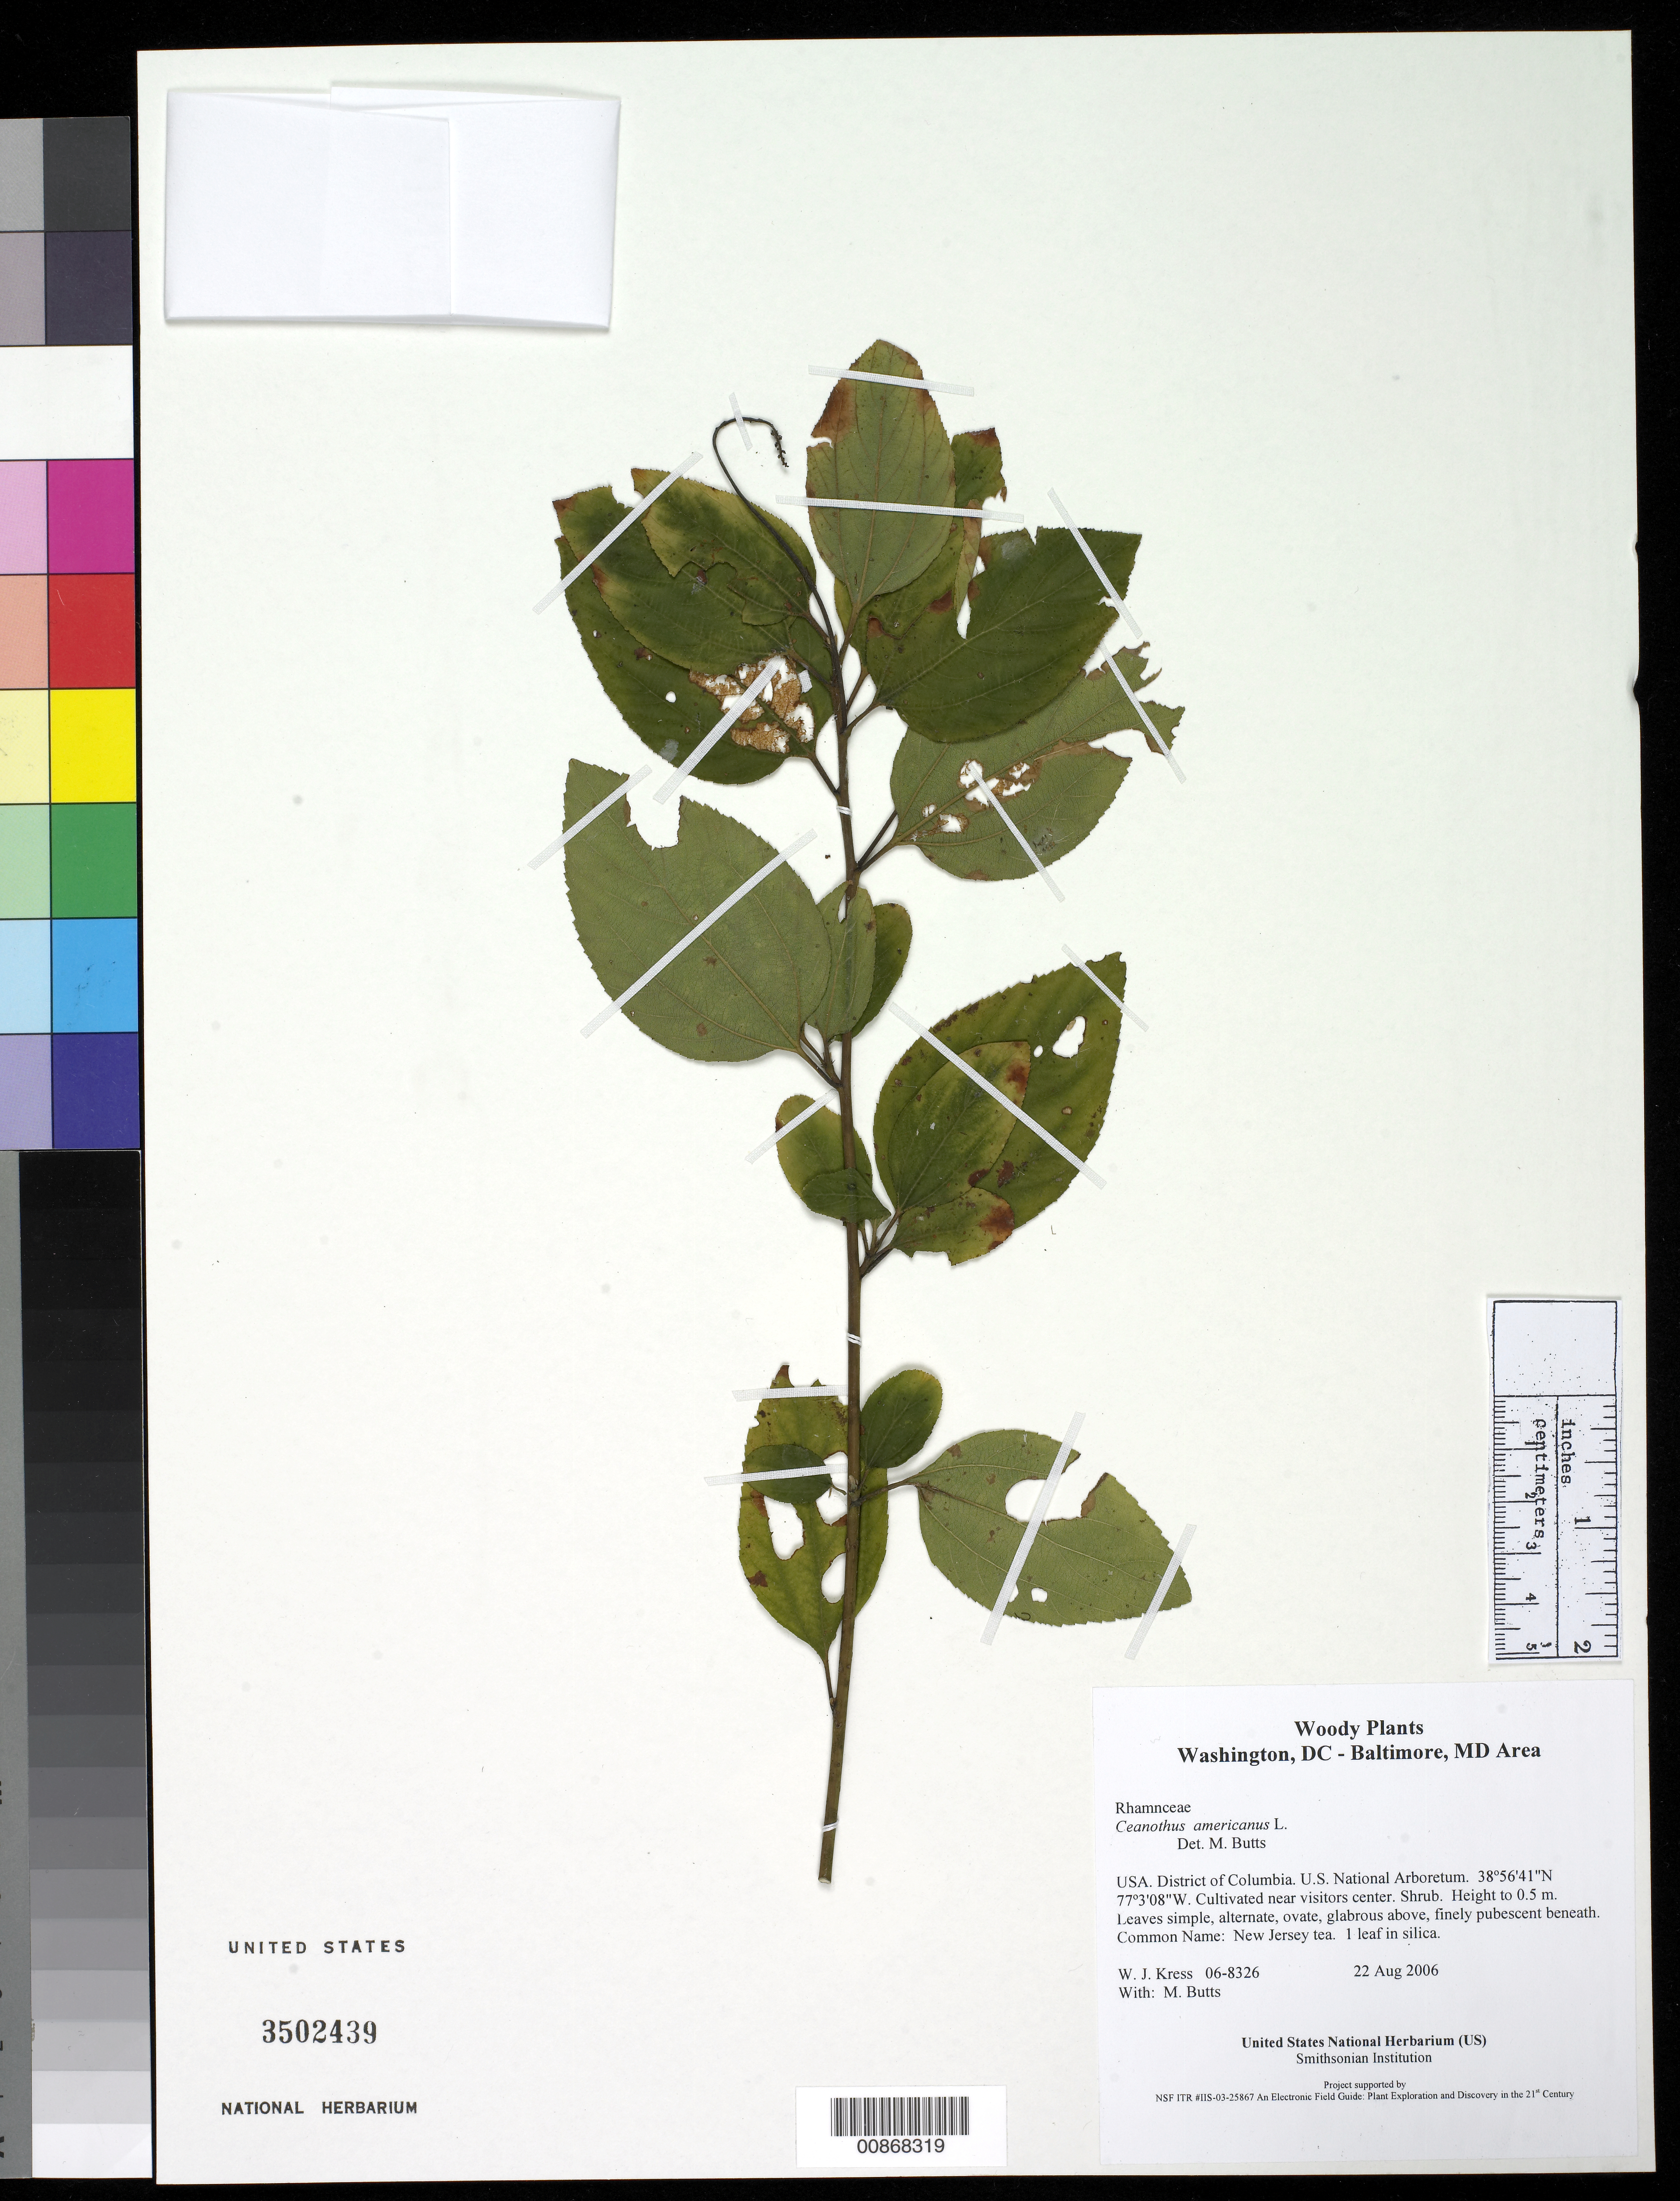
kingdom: Plantae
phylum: Tracheophyta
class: Magnoliopsida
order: Rosales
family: Rhamnaceae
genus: Ceanothus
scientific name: Ceanothus americanus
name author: L.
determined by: Butts, M. B.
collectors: W. J. Kress & M. B. Butts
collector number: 06-8326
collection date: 2006-08-22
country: United States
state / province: District of Columbia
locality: U.S. National Arboretum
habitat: Cultivated near visitors center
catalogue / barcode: US 3502439